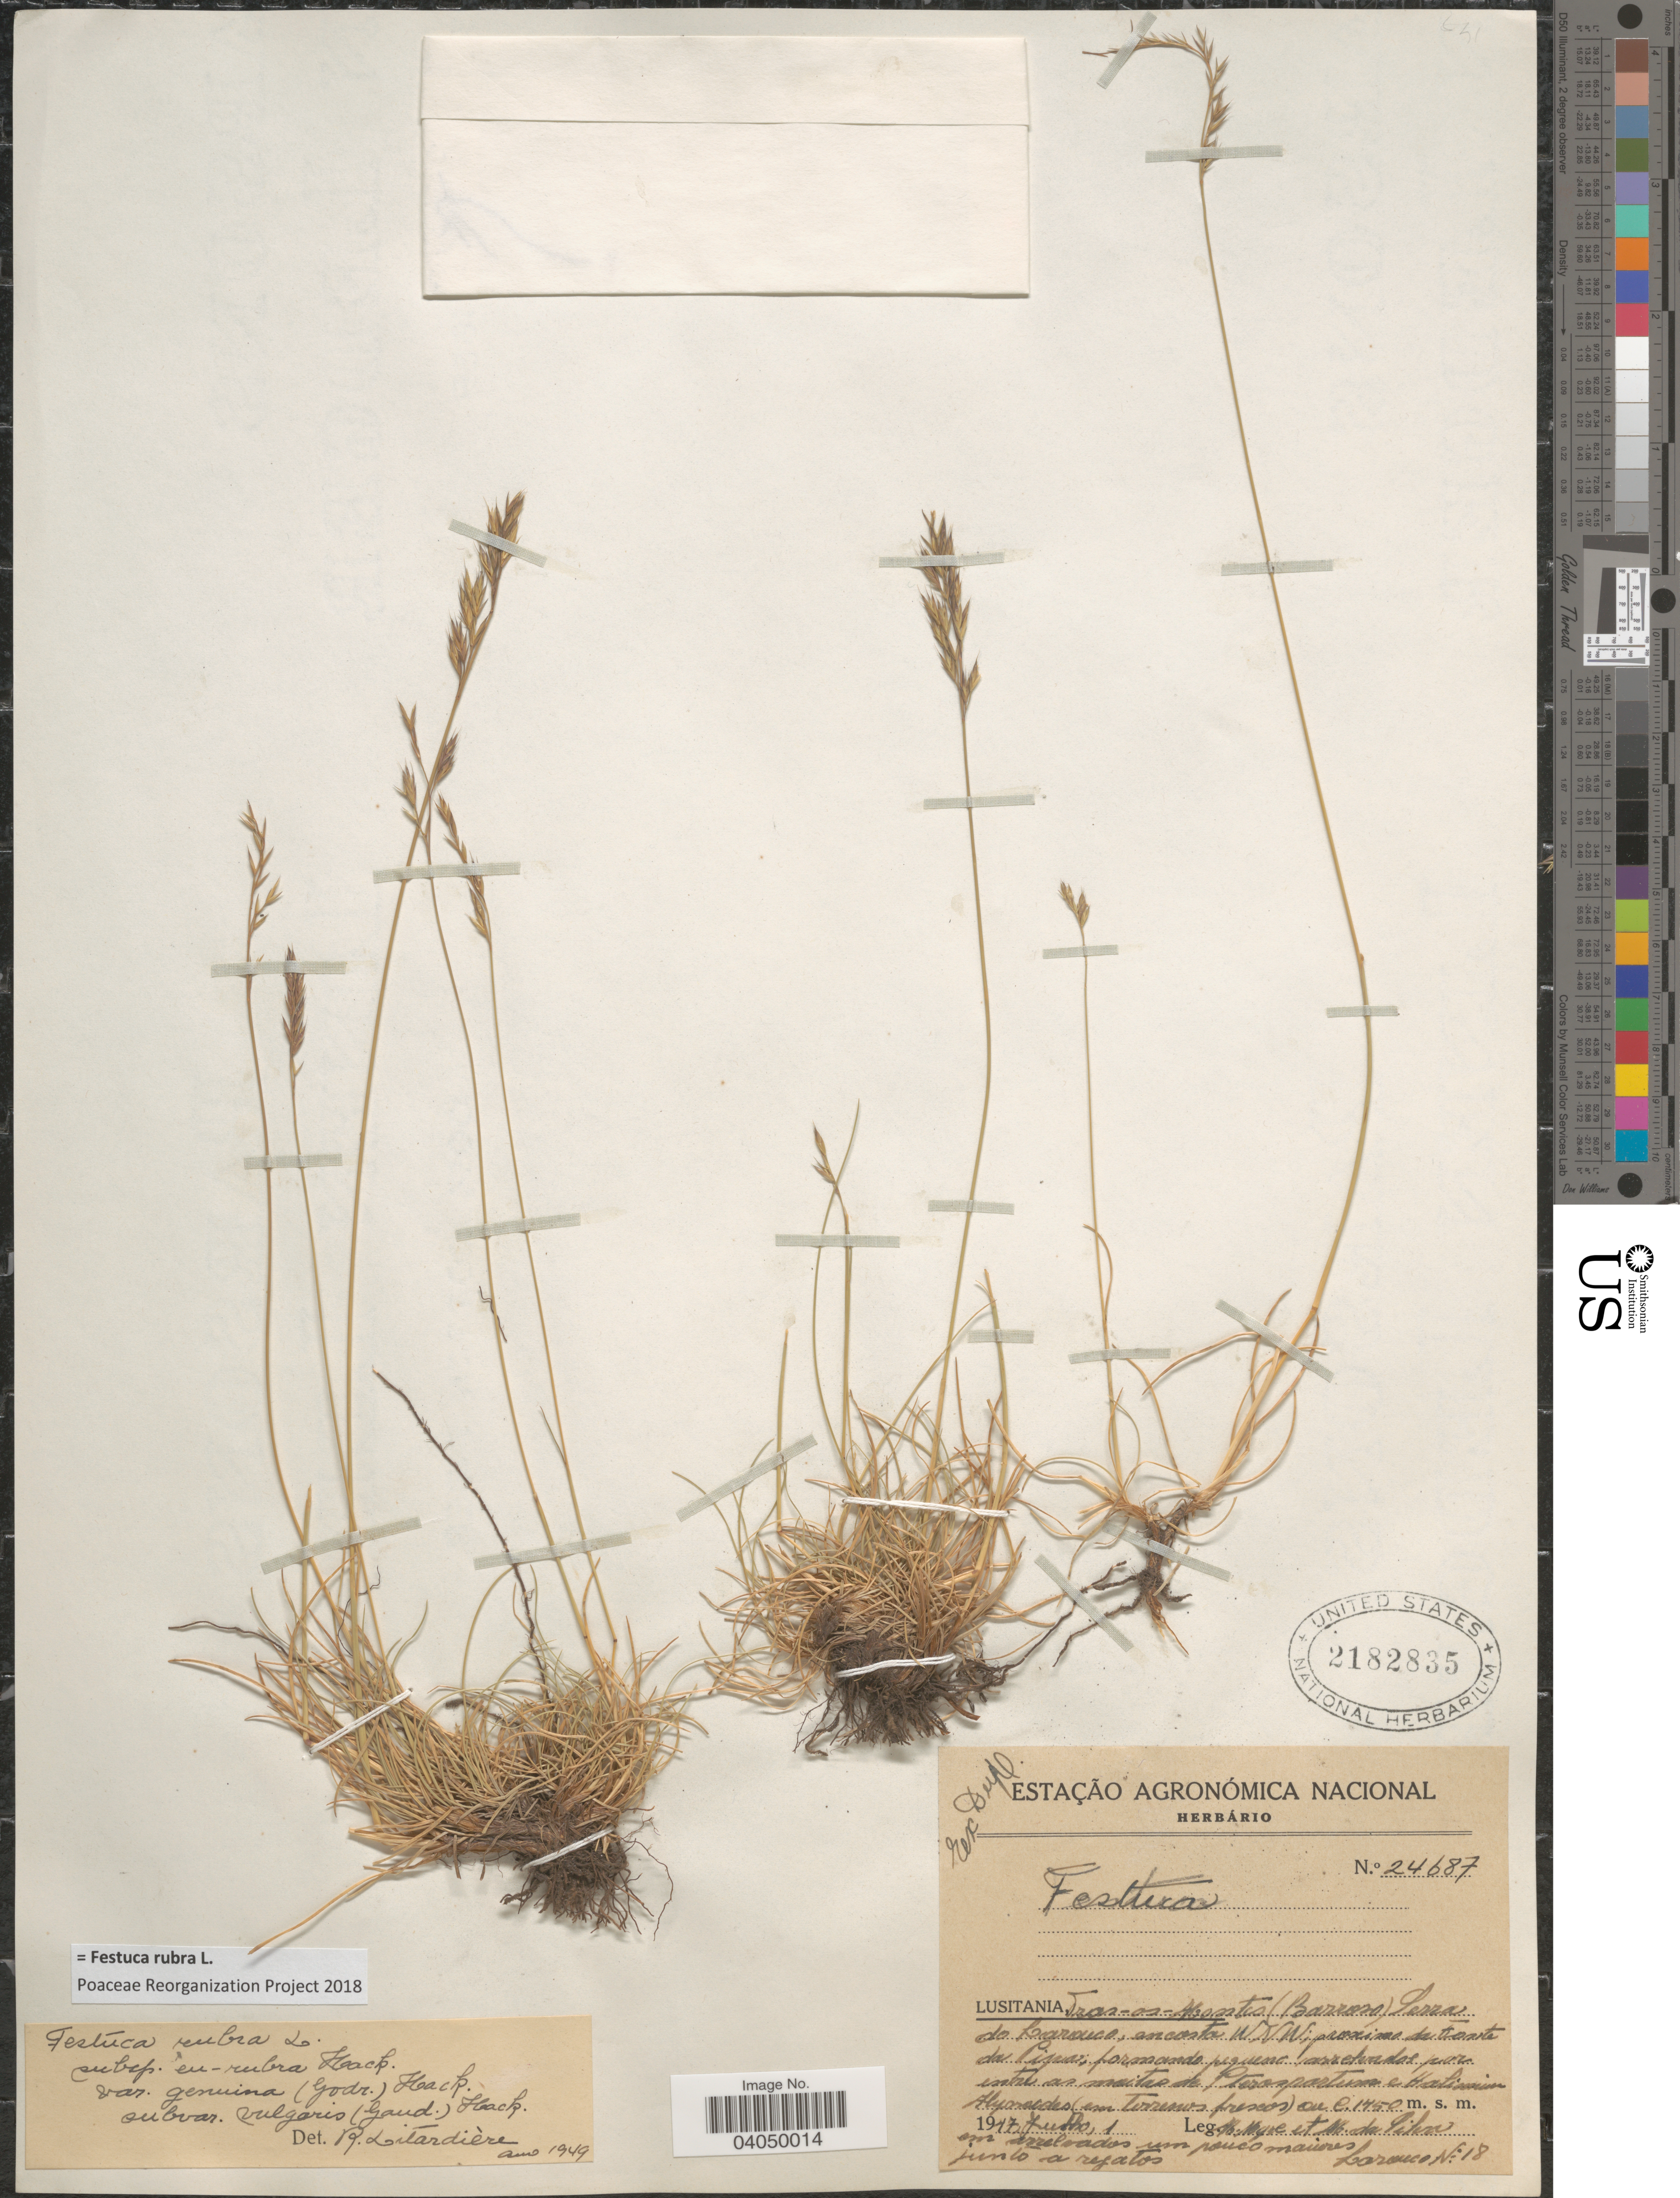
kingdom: Plantae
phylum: Tracheophyta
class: Liliopsida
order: Poales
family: Poaceae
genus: Festuca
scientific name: Festuca rubra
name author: L.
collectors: Myre, M. & M. Silva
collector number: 18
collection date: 1947-07-01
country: Portugal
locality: Lusitania, Tras-os-Acositas (Barroso) Serra do Larouco, encosta WNW; proximo da Fonte da Pipas; formando pequeno arretvados por entre as maitas de Pterosporime e Haliamin. Alyosacdes (em Terrenos frescos) o arrelsados um pouco maires junto a regatos. Lorenco. [interpreted]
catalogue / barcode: US 2182835